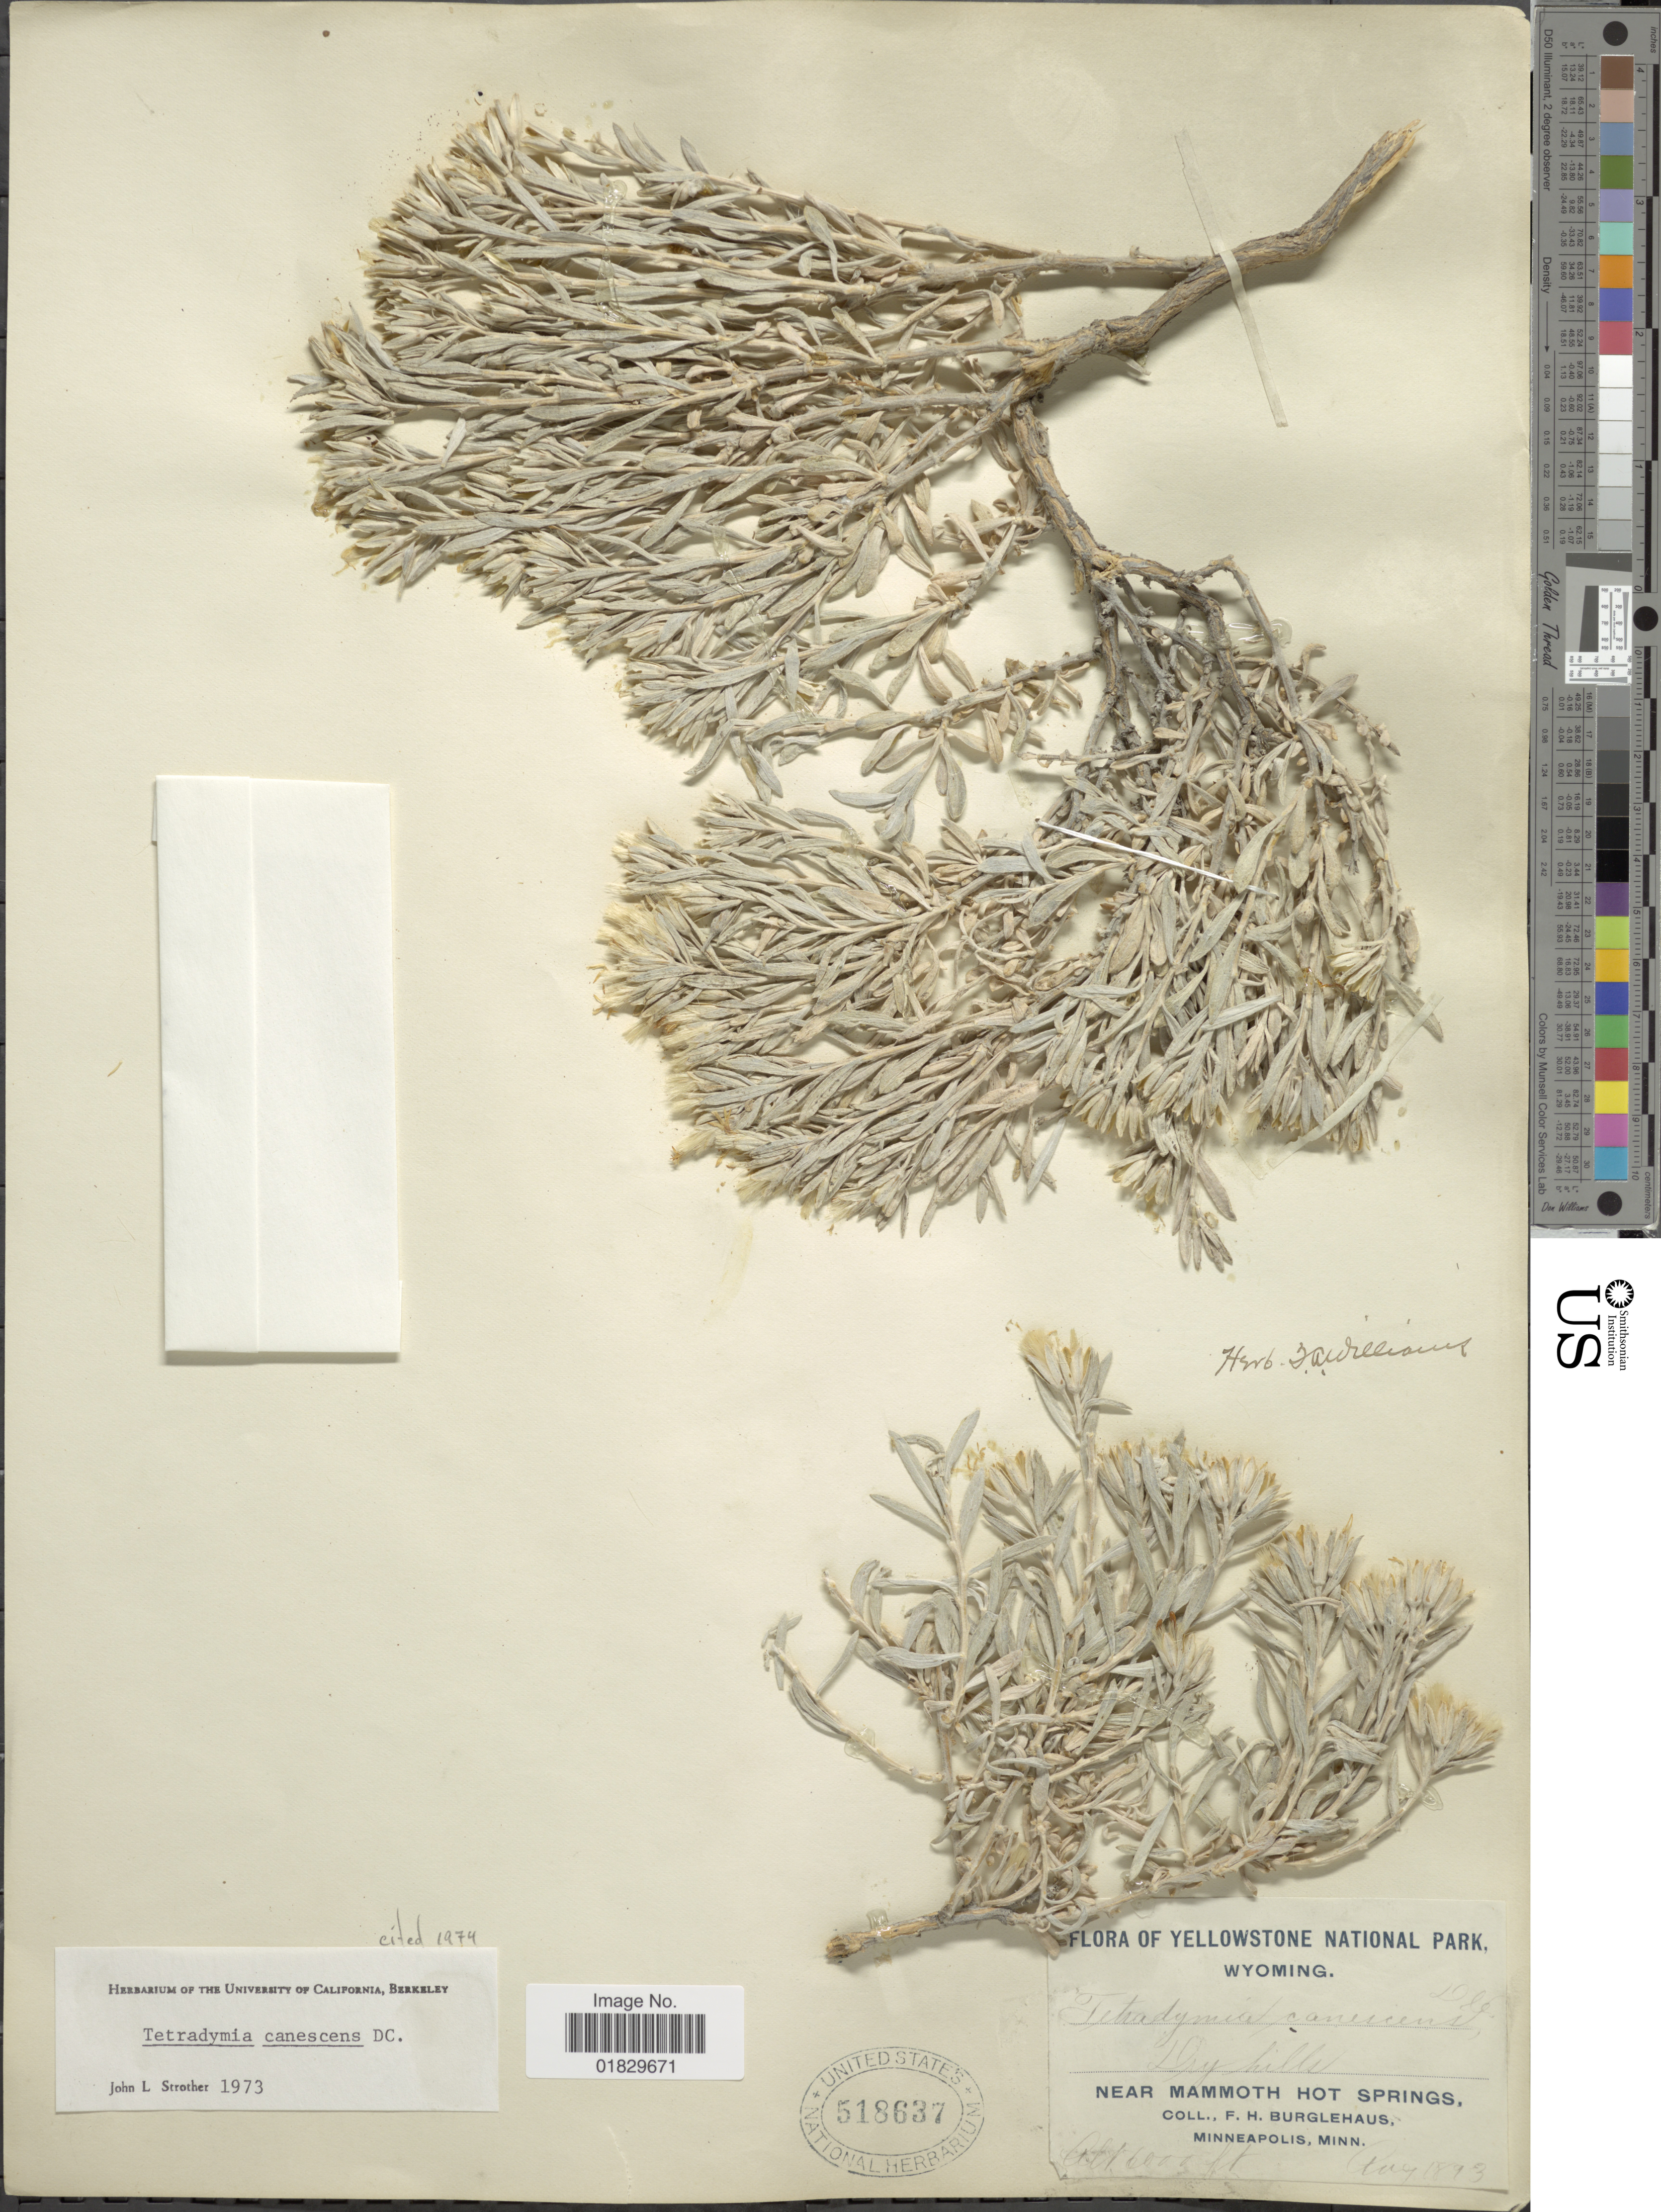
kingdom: Plantae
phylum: Tracheophyta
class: Magnoliopsida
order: Asterales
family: Asteraceae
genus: Tetradymia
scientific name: Tetradymia canescens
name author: DC.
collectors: F. Burglehaus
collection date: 1893-08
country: United States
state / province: Wyoming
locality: Yellowstone National Park, Wyoming. Dry hills. Near Mammoth Hot Springs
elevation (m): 1829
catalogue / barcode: US 518637